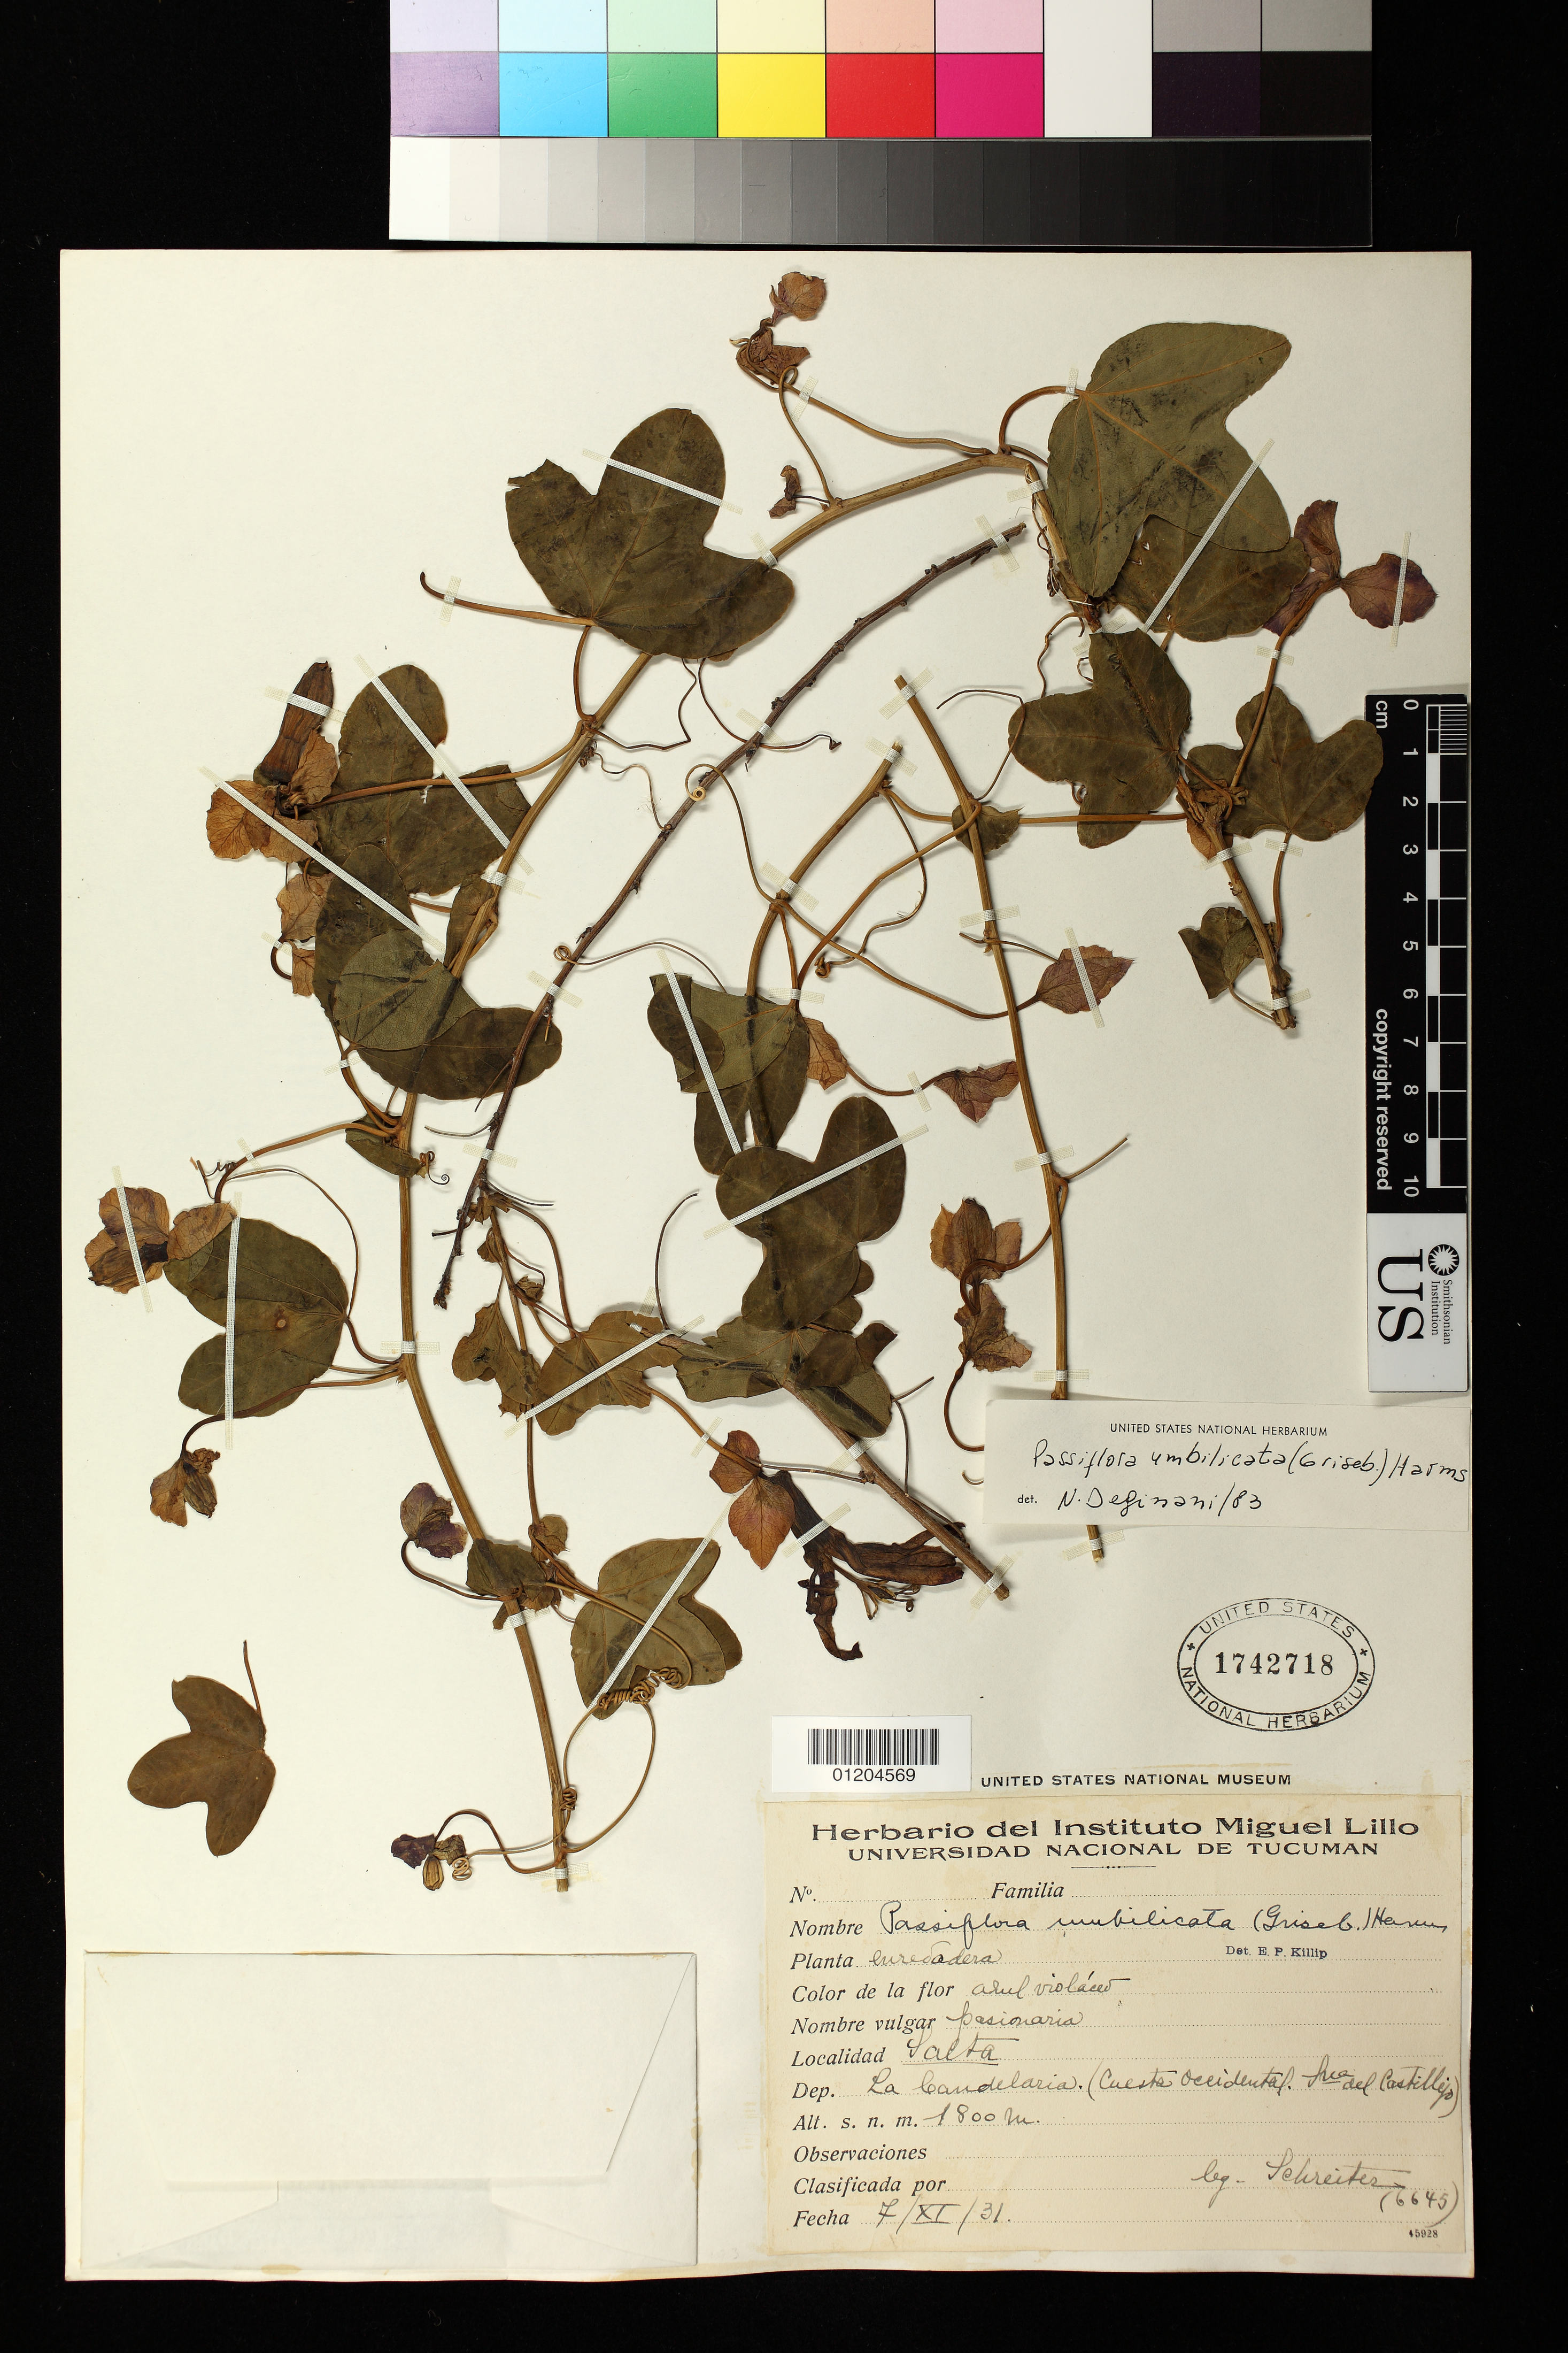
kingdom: Plantae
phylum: Tracheophyta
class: Magnoliopsida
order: Malpighiales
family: Passifloraceae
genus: Passiflora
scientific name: Passiflora umbilicata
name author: (Griseb.) Harms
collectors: -. Schreiter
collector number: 6645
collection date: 1931-11-07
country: Argentina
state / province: Salta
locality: La Candelaria. (Cuesta Occidental. Srra del Castillejo)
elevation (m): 1800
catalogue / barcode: US 1742718